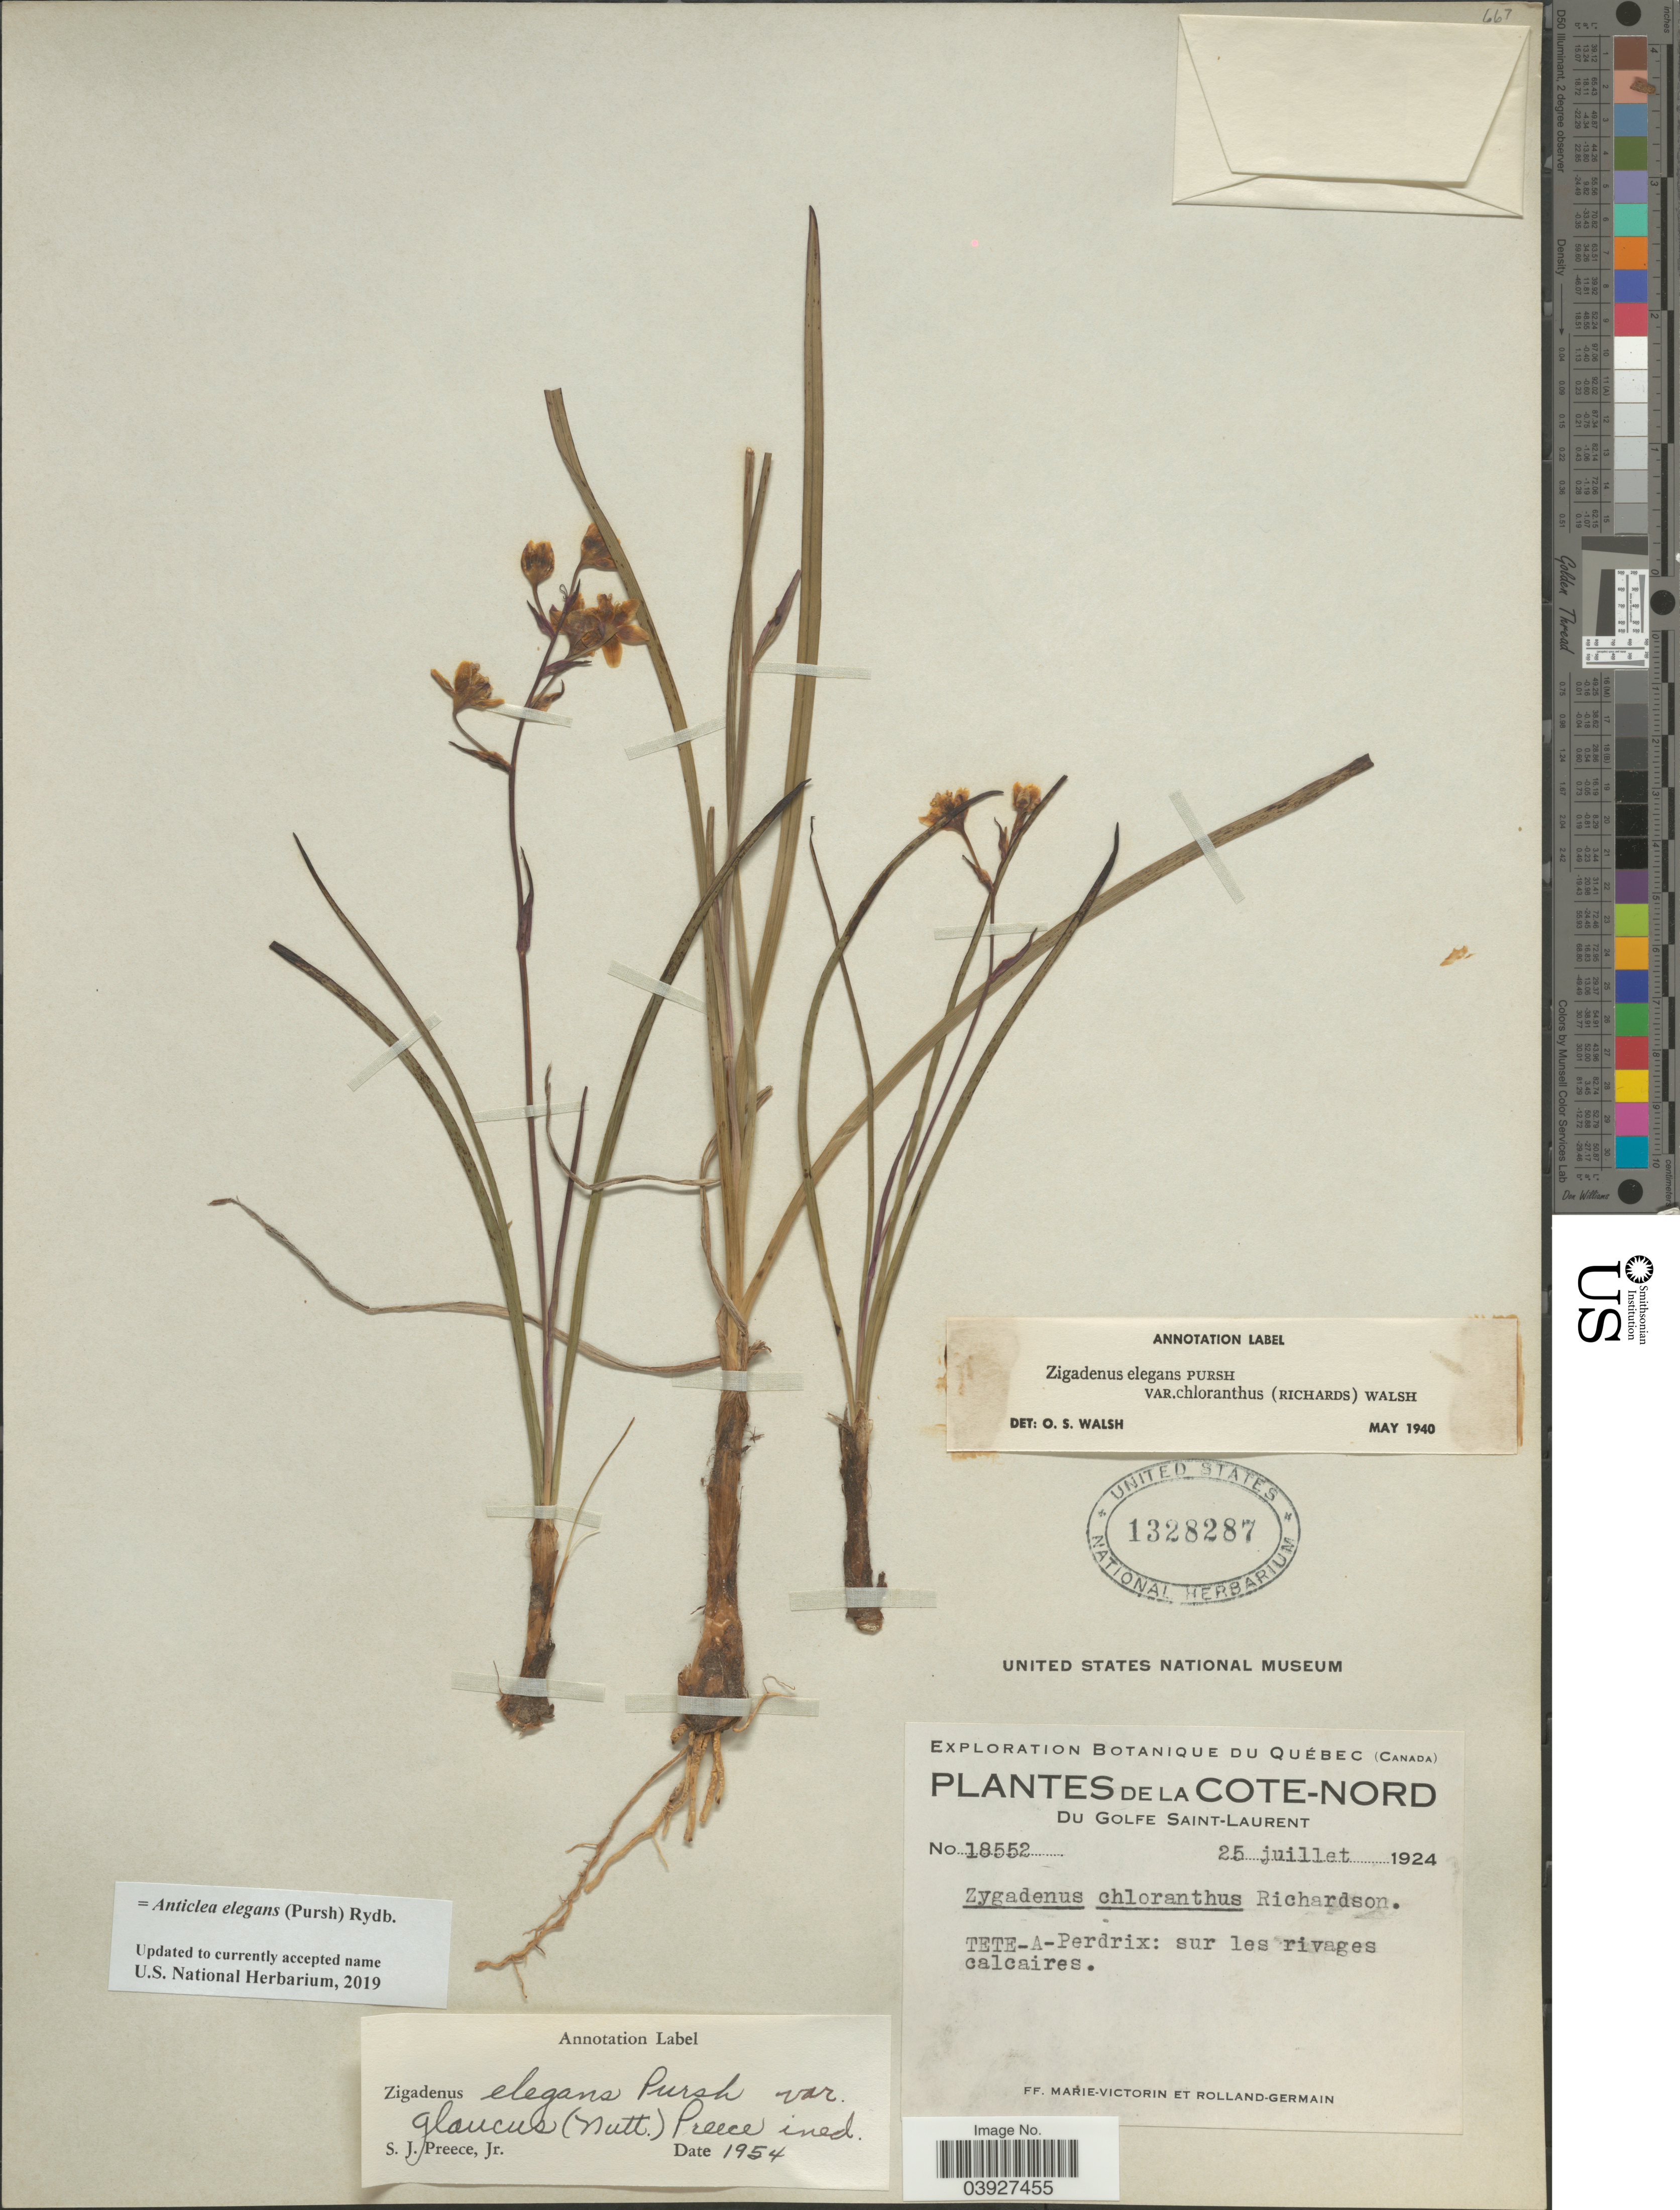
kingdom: Plantae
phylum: Tracheophyta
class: Liliopsida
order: Liliales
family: Melanthiaceae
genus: Anticlea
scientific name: Anticlea elegans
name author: (Pursh) Rydb.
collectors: F. Marie-Victorin & Rolland-Germain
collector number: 18552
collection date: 1924-07-25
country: Canada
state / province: Quebec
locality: La Cote-Nord. Du Golfe Saint-Laurent. Tete-A-Perdrix: sur les rivages calcaires.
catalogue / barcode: US 1328287